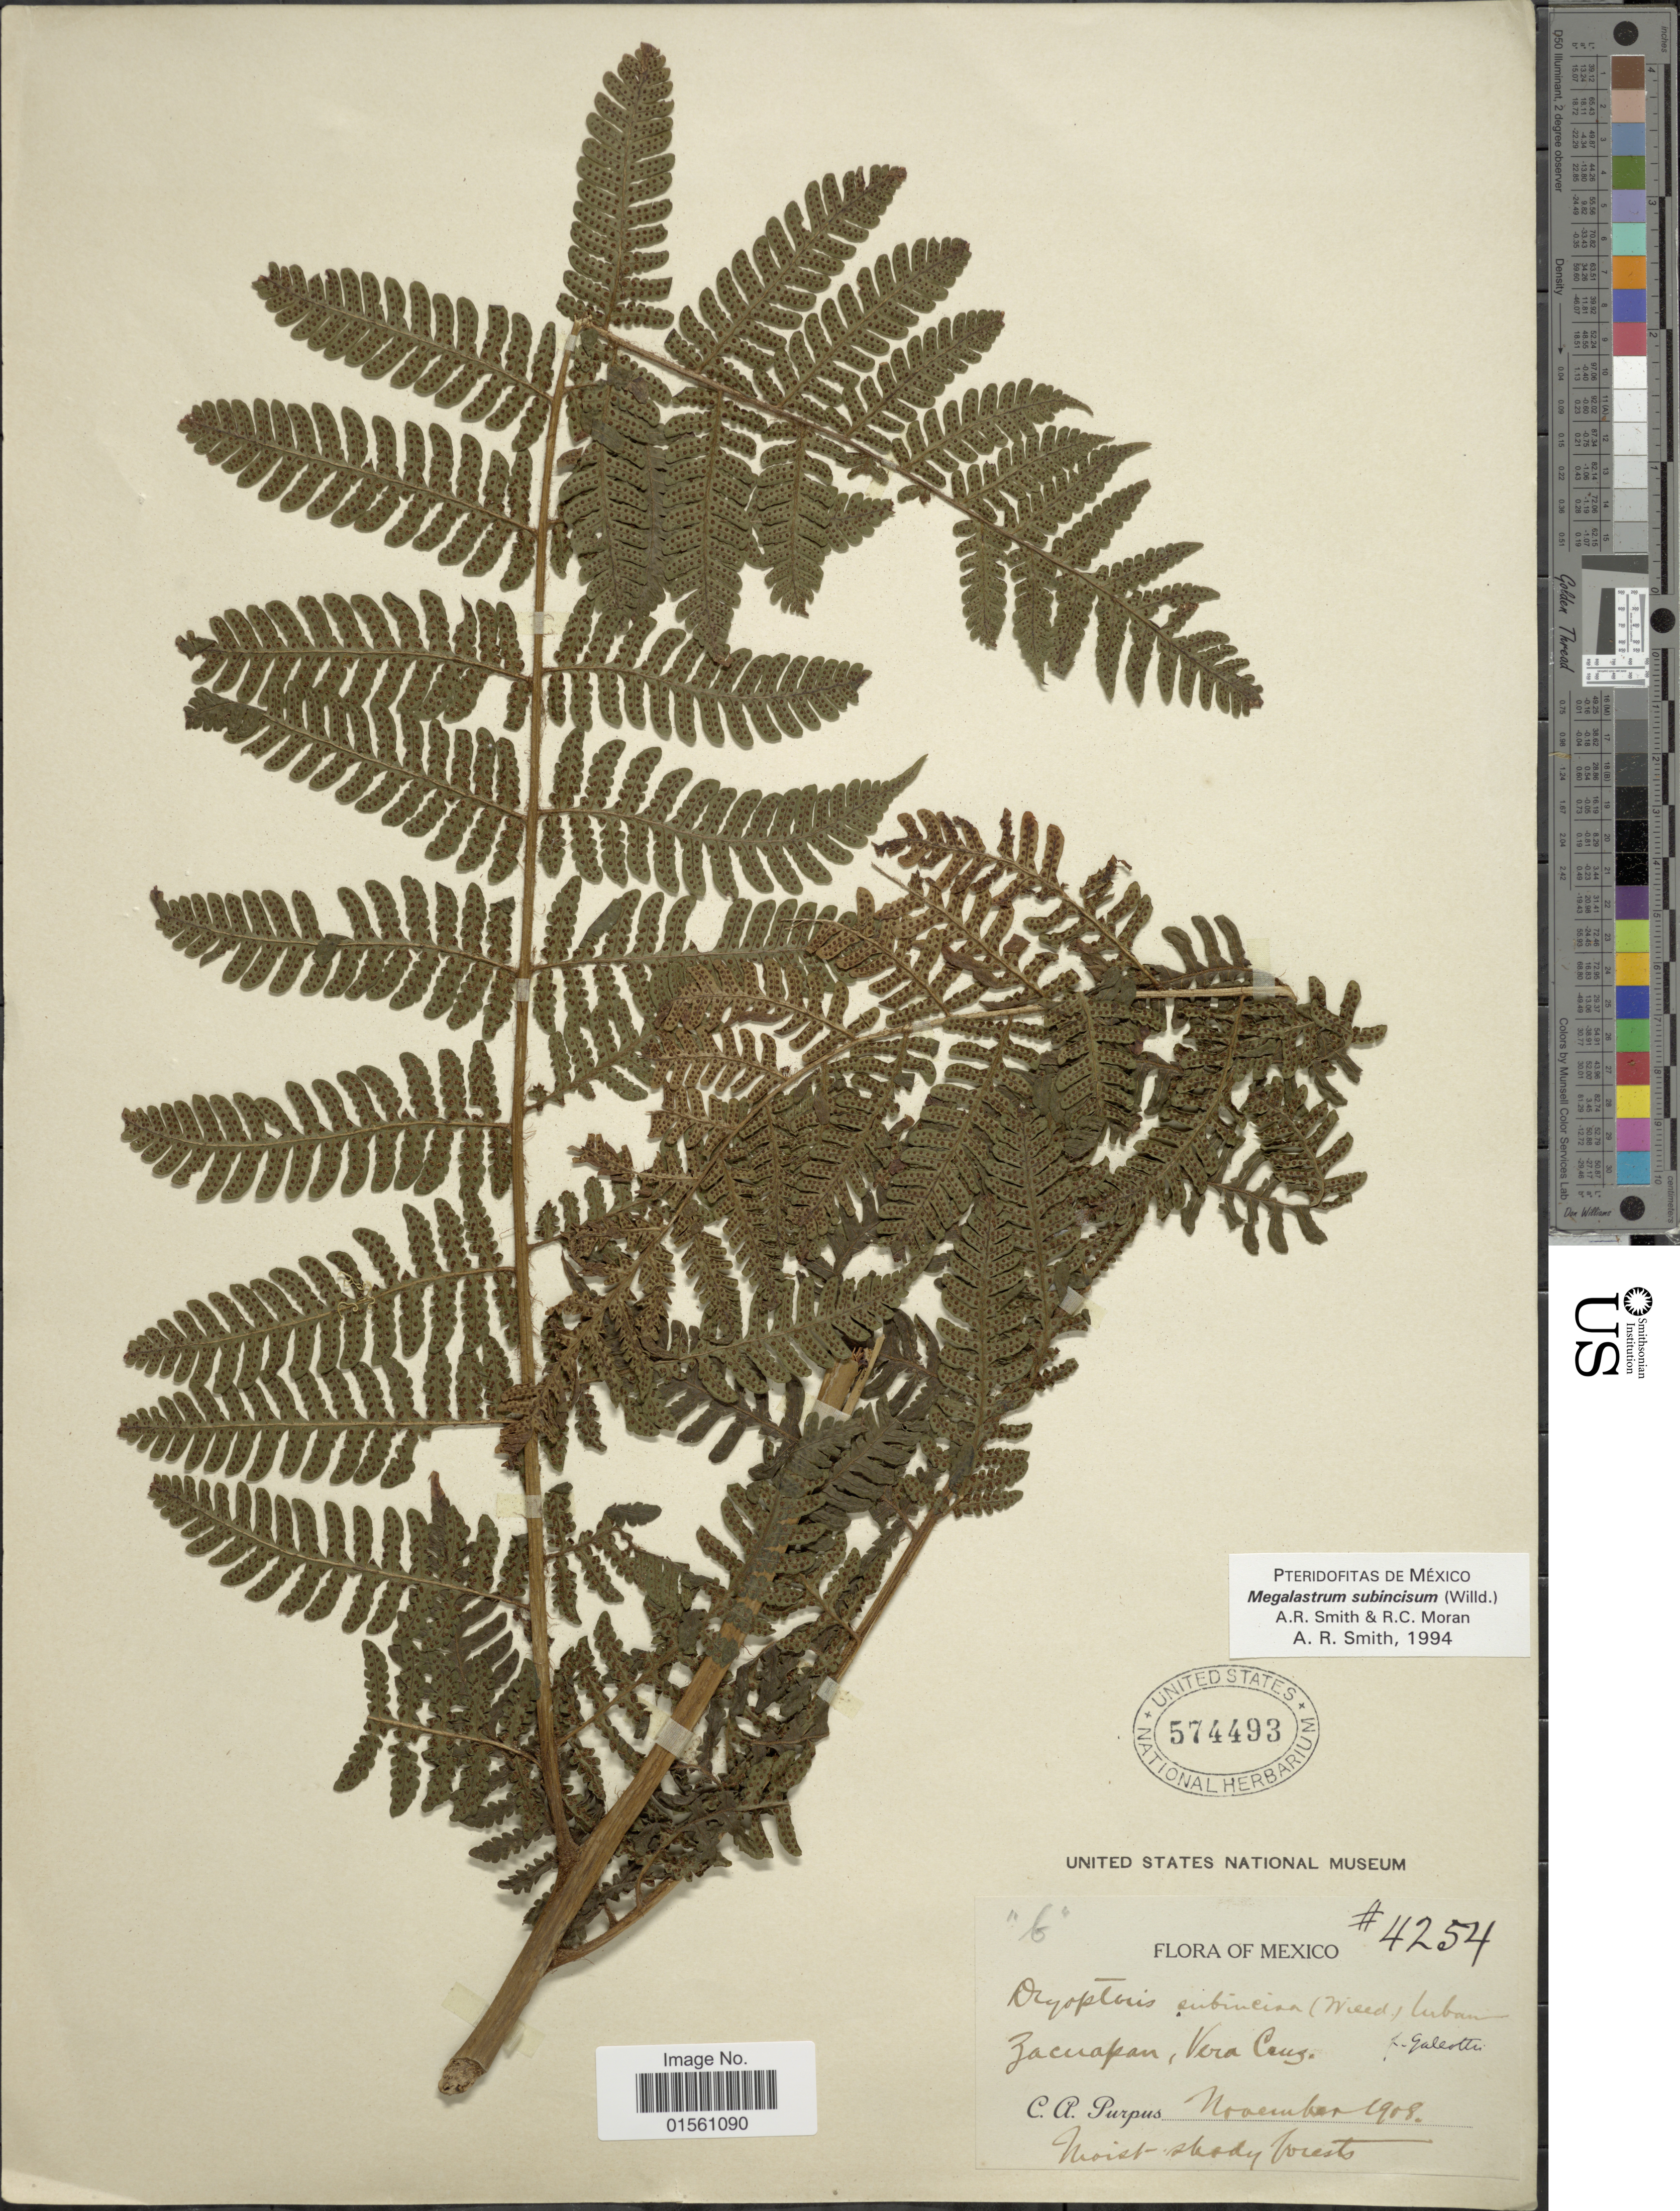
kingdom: Plantae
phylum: Tracheophyta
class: Polypodiopsida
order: Polypodiales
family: Dryopteridaceae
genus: Megalastrum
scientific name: Megalastrum subincisum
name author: (Willd.) A.R. Sm. & R.C. Moran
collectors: C. A. Purpus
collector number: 4254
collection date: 1908-11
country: Mexico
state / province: Veracruz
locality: Mexico, Zacuapan, Vera Cruz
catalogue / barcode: US 574493